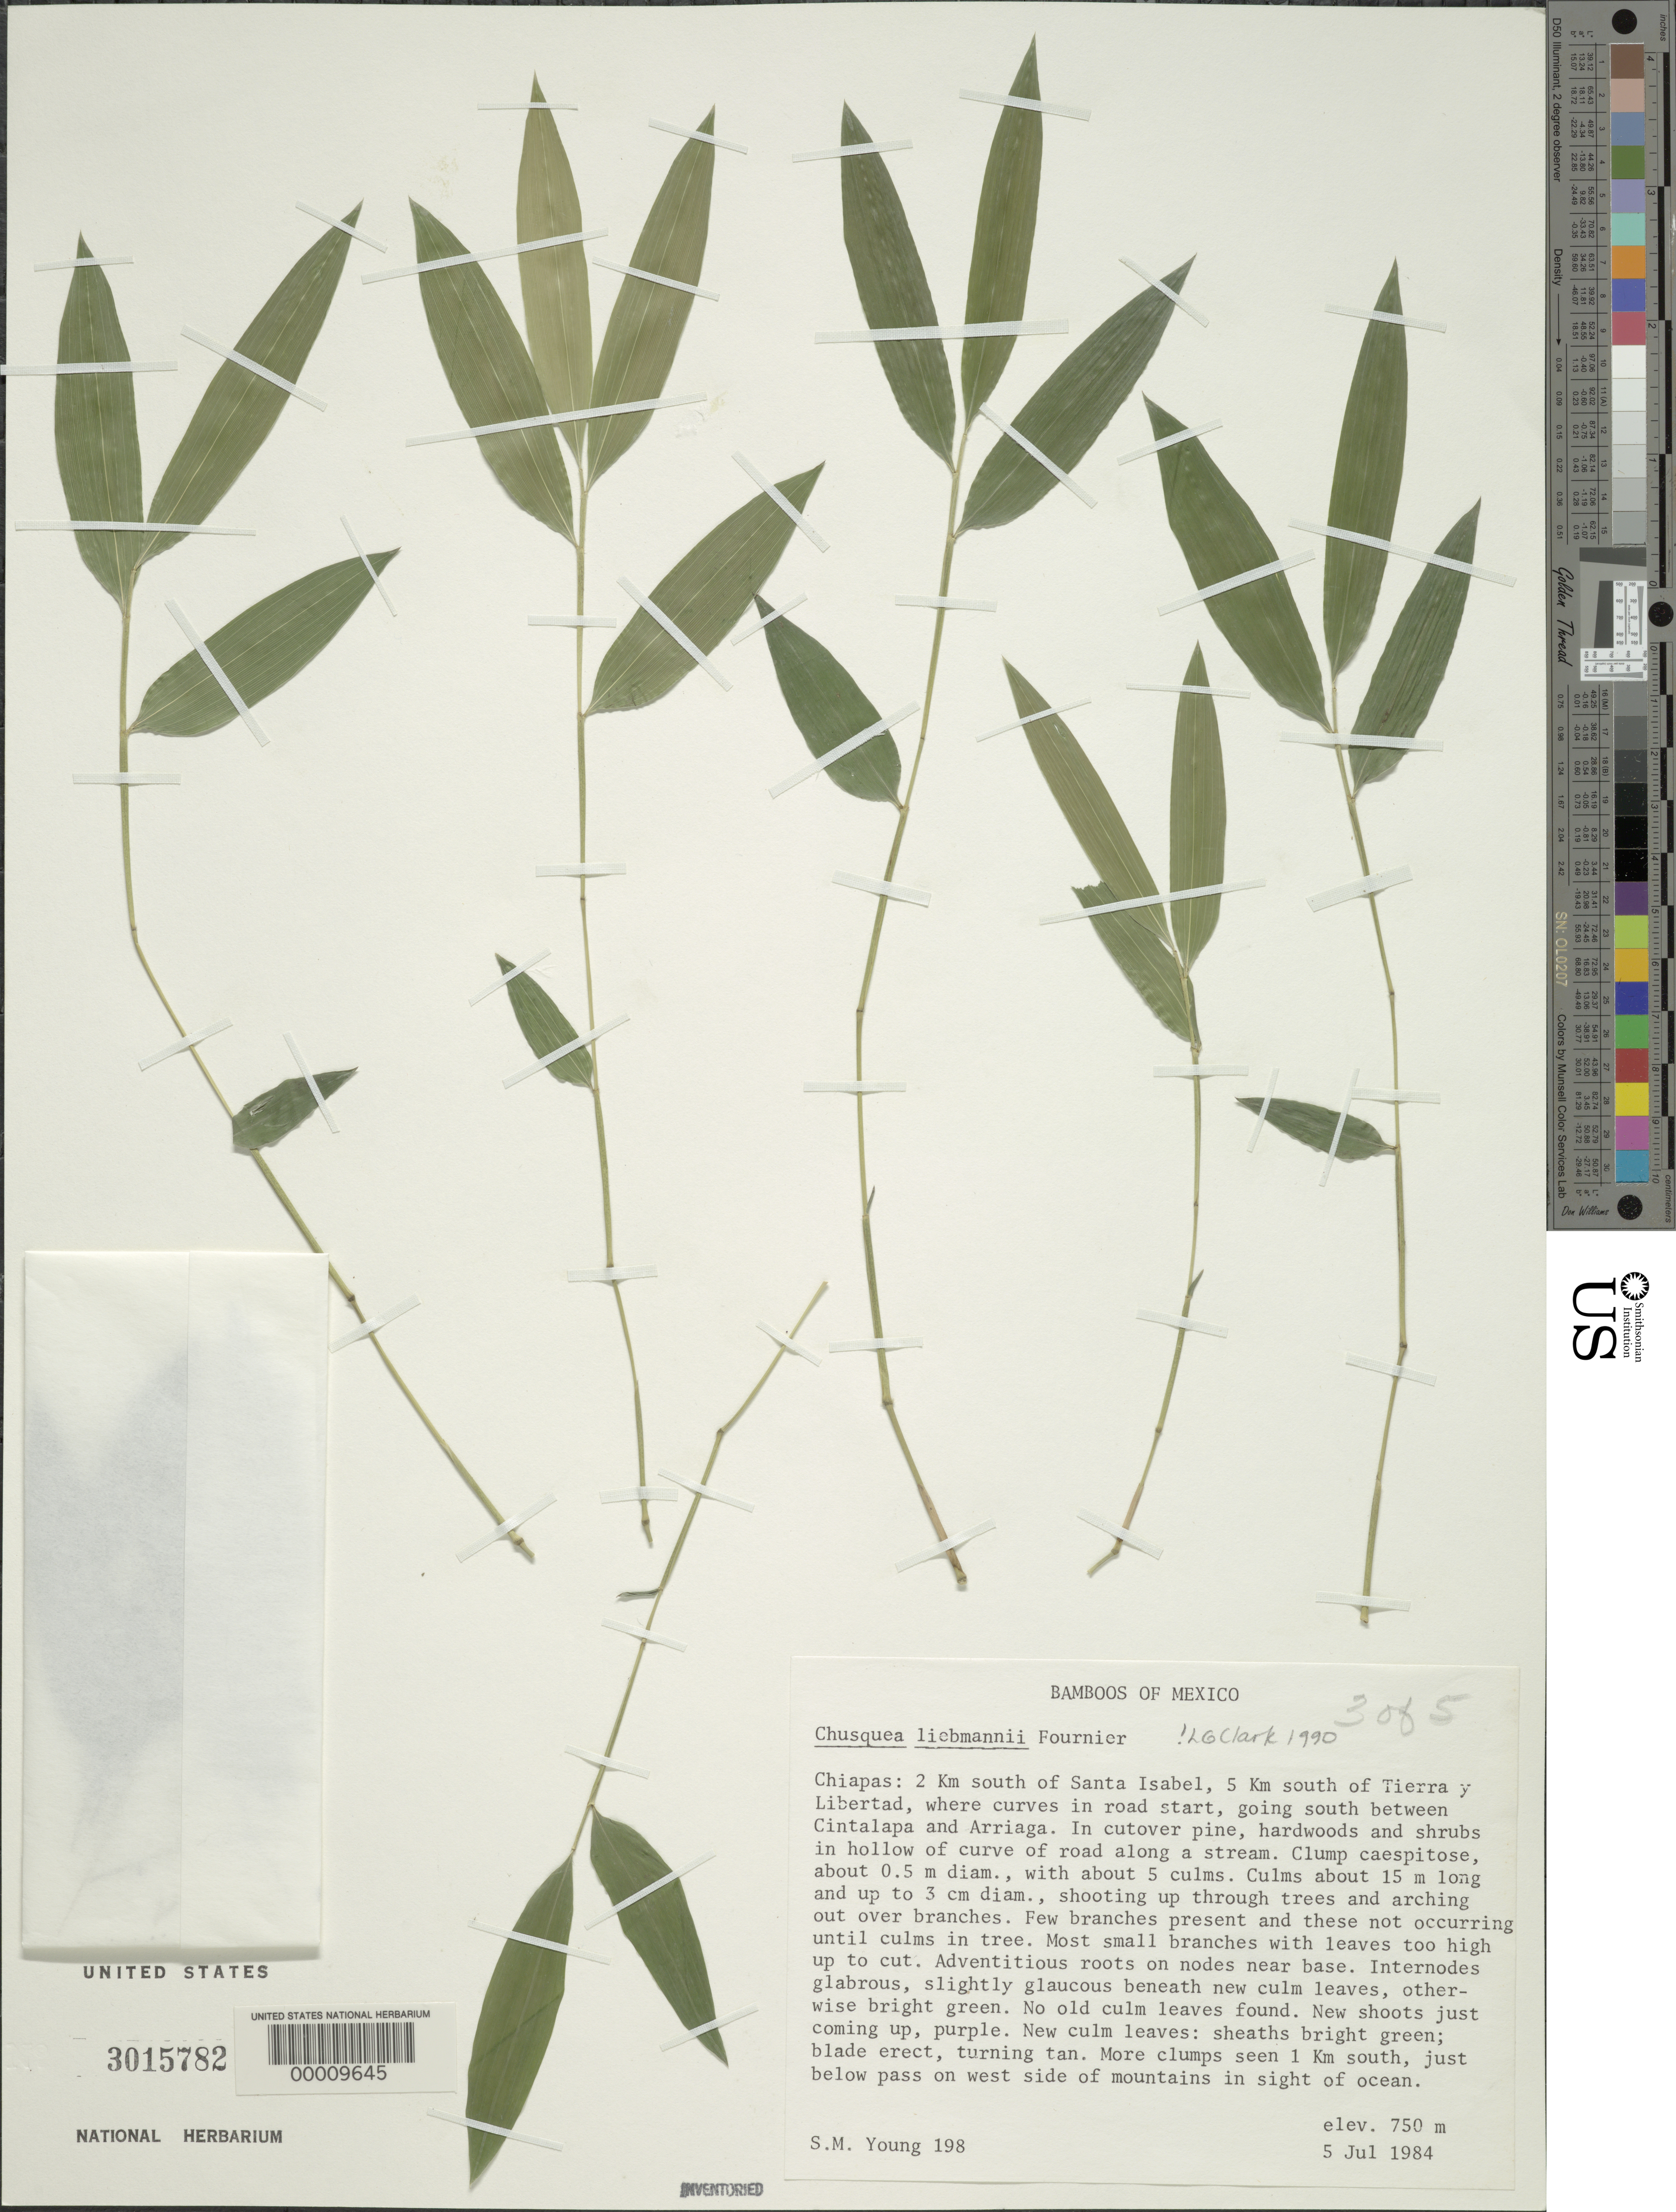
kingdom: Plantae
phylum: Tracheophyta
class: Liliopsida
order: Poales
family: Poaceae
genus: Chusquea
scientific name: Chusquea liebmannii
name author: E. Fourn.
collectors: S. Young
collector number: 198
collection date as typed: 05 Jul 1984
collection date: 1984-07-05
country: Mexico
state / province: Chiapas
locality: Santa isabel, tierra, libertad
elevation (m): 750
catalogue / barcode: US 3015782